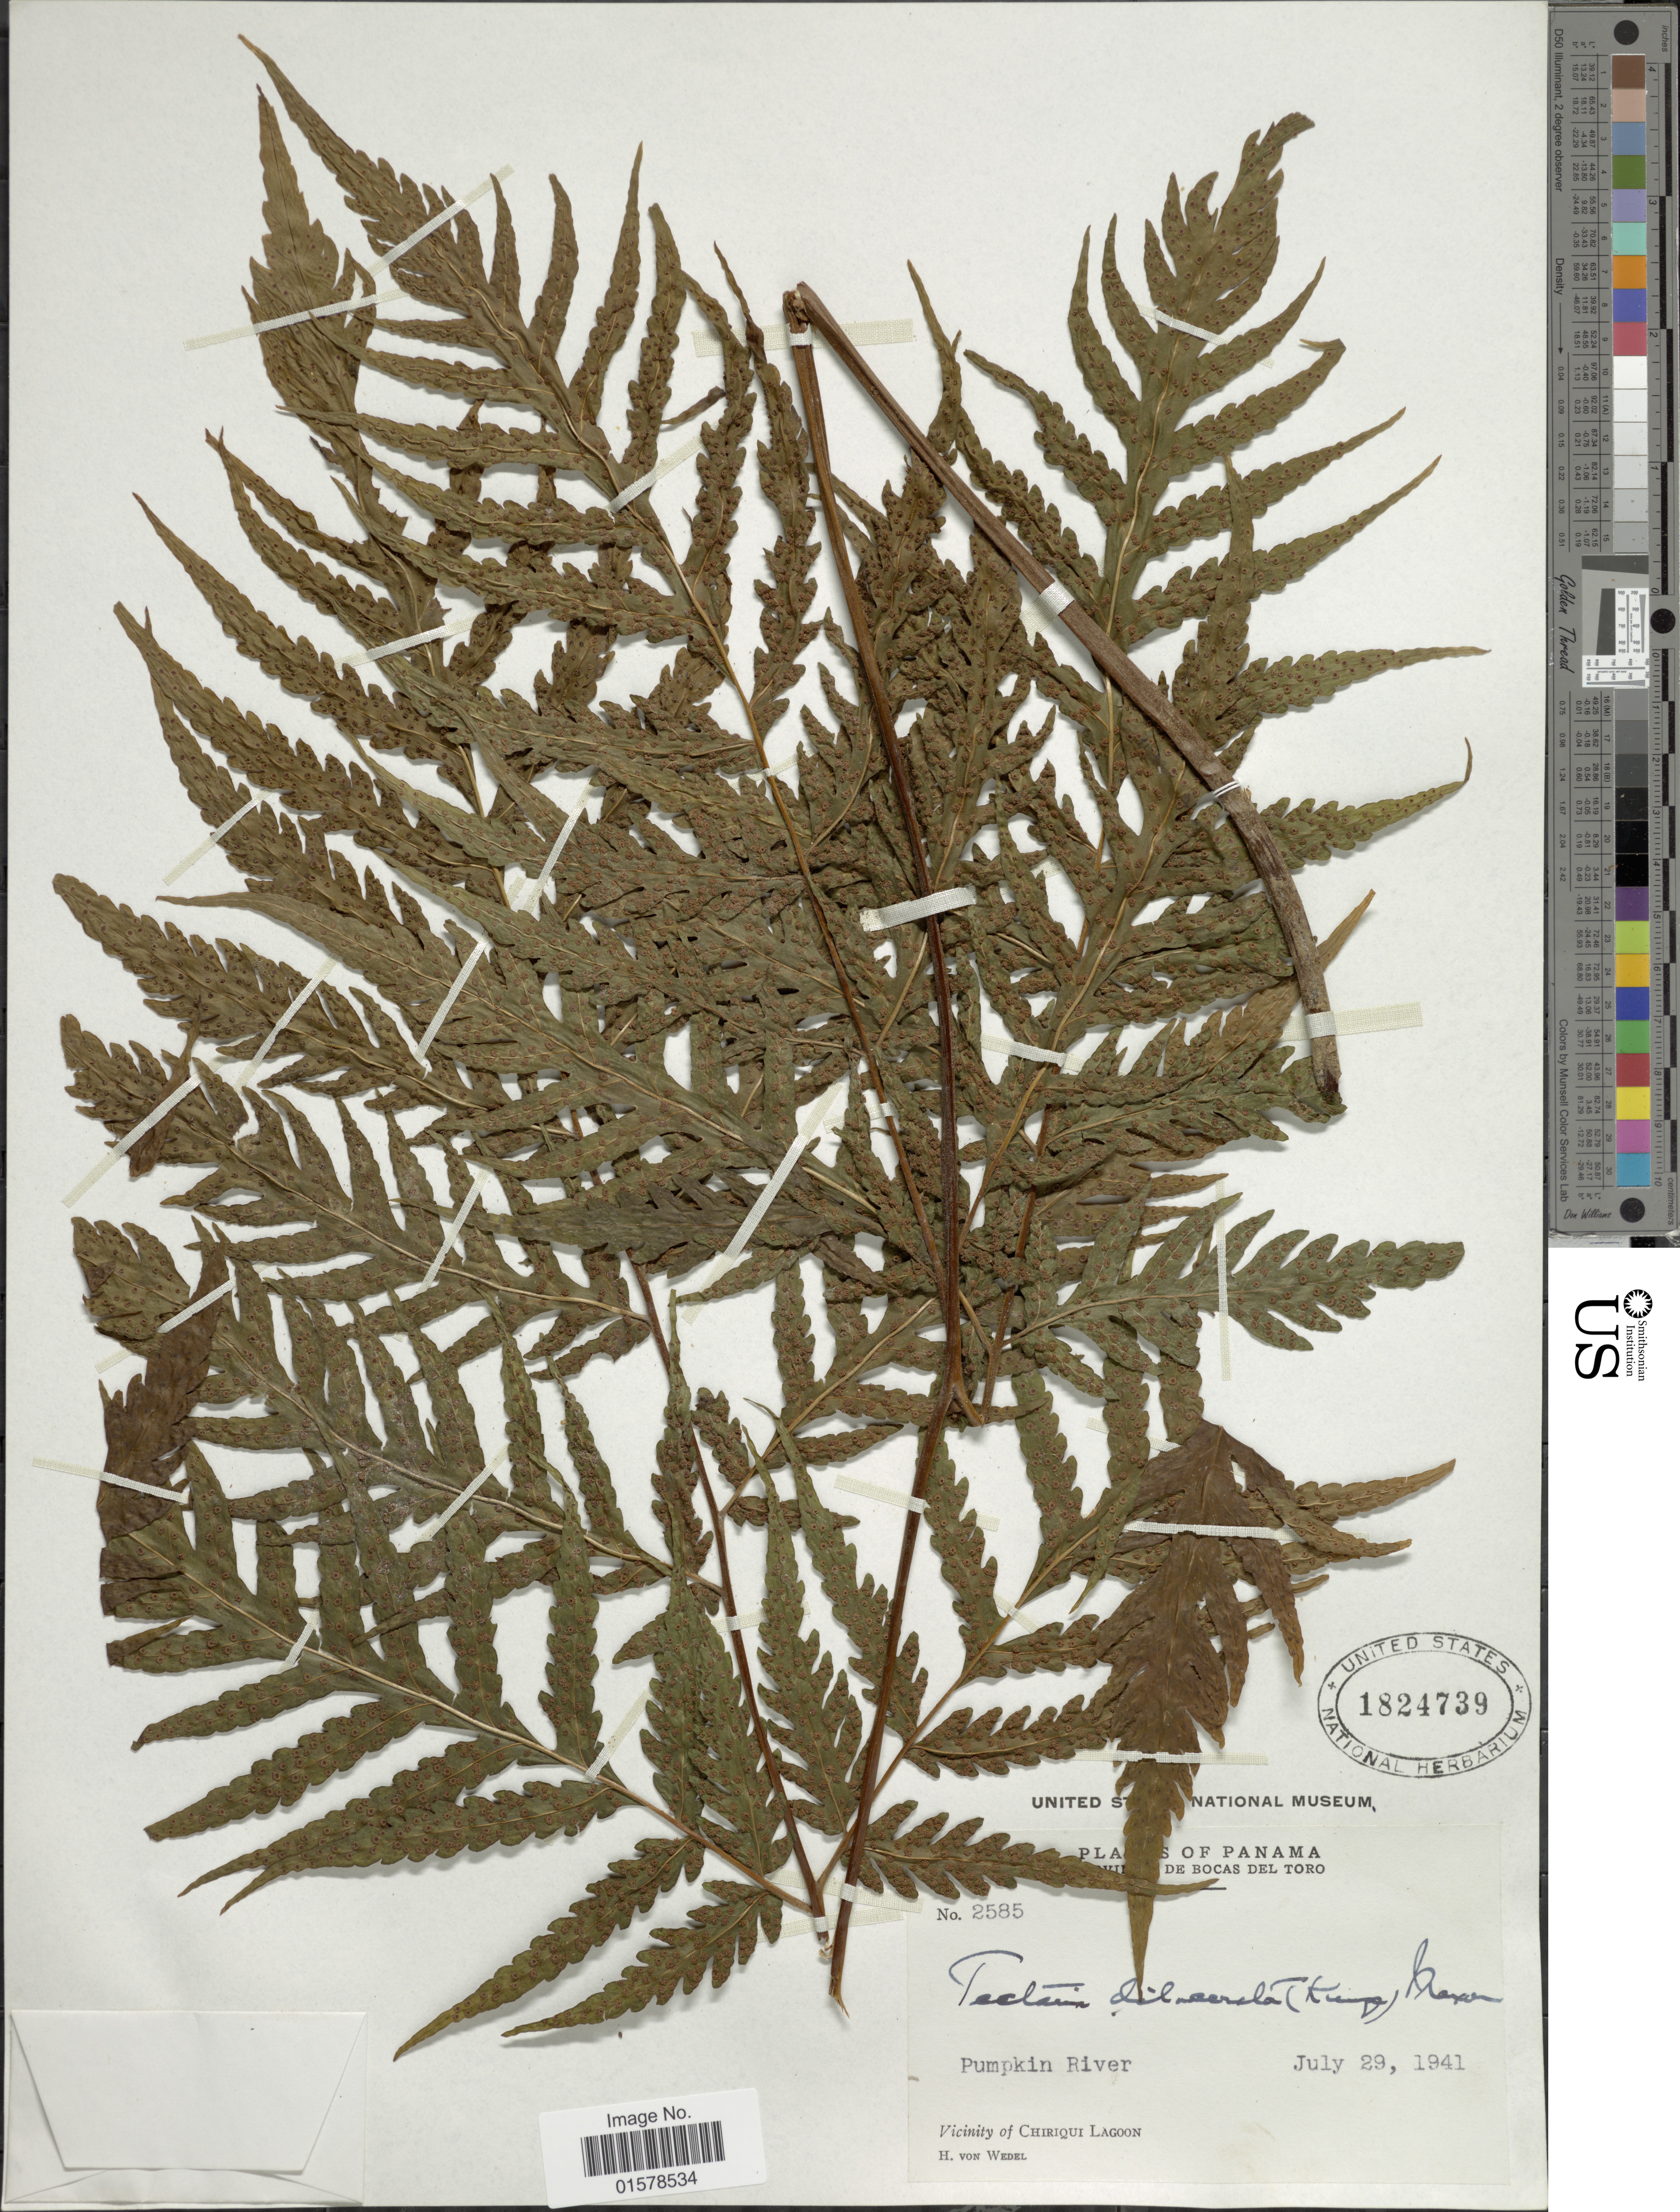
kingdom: Plantae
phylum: Tracheophyta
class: Polypodiopsida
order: Polypodiales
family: Tectariaceae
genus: Tectaria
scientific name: Tectaria mexicana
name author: (Fée) C.V. Morton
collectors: H. von Wedel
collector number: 2585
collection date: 1941-07-29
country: Panama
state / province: Bocas del Toro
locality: Vicinity of Chiriqui Lagoon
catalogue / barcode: US 1824739